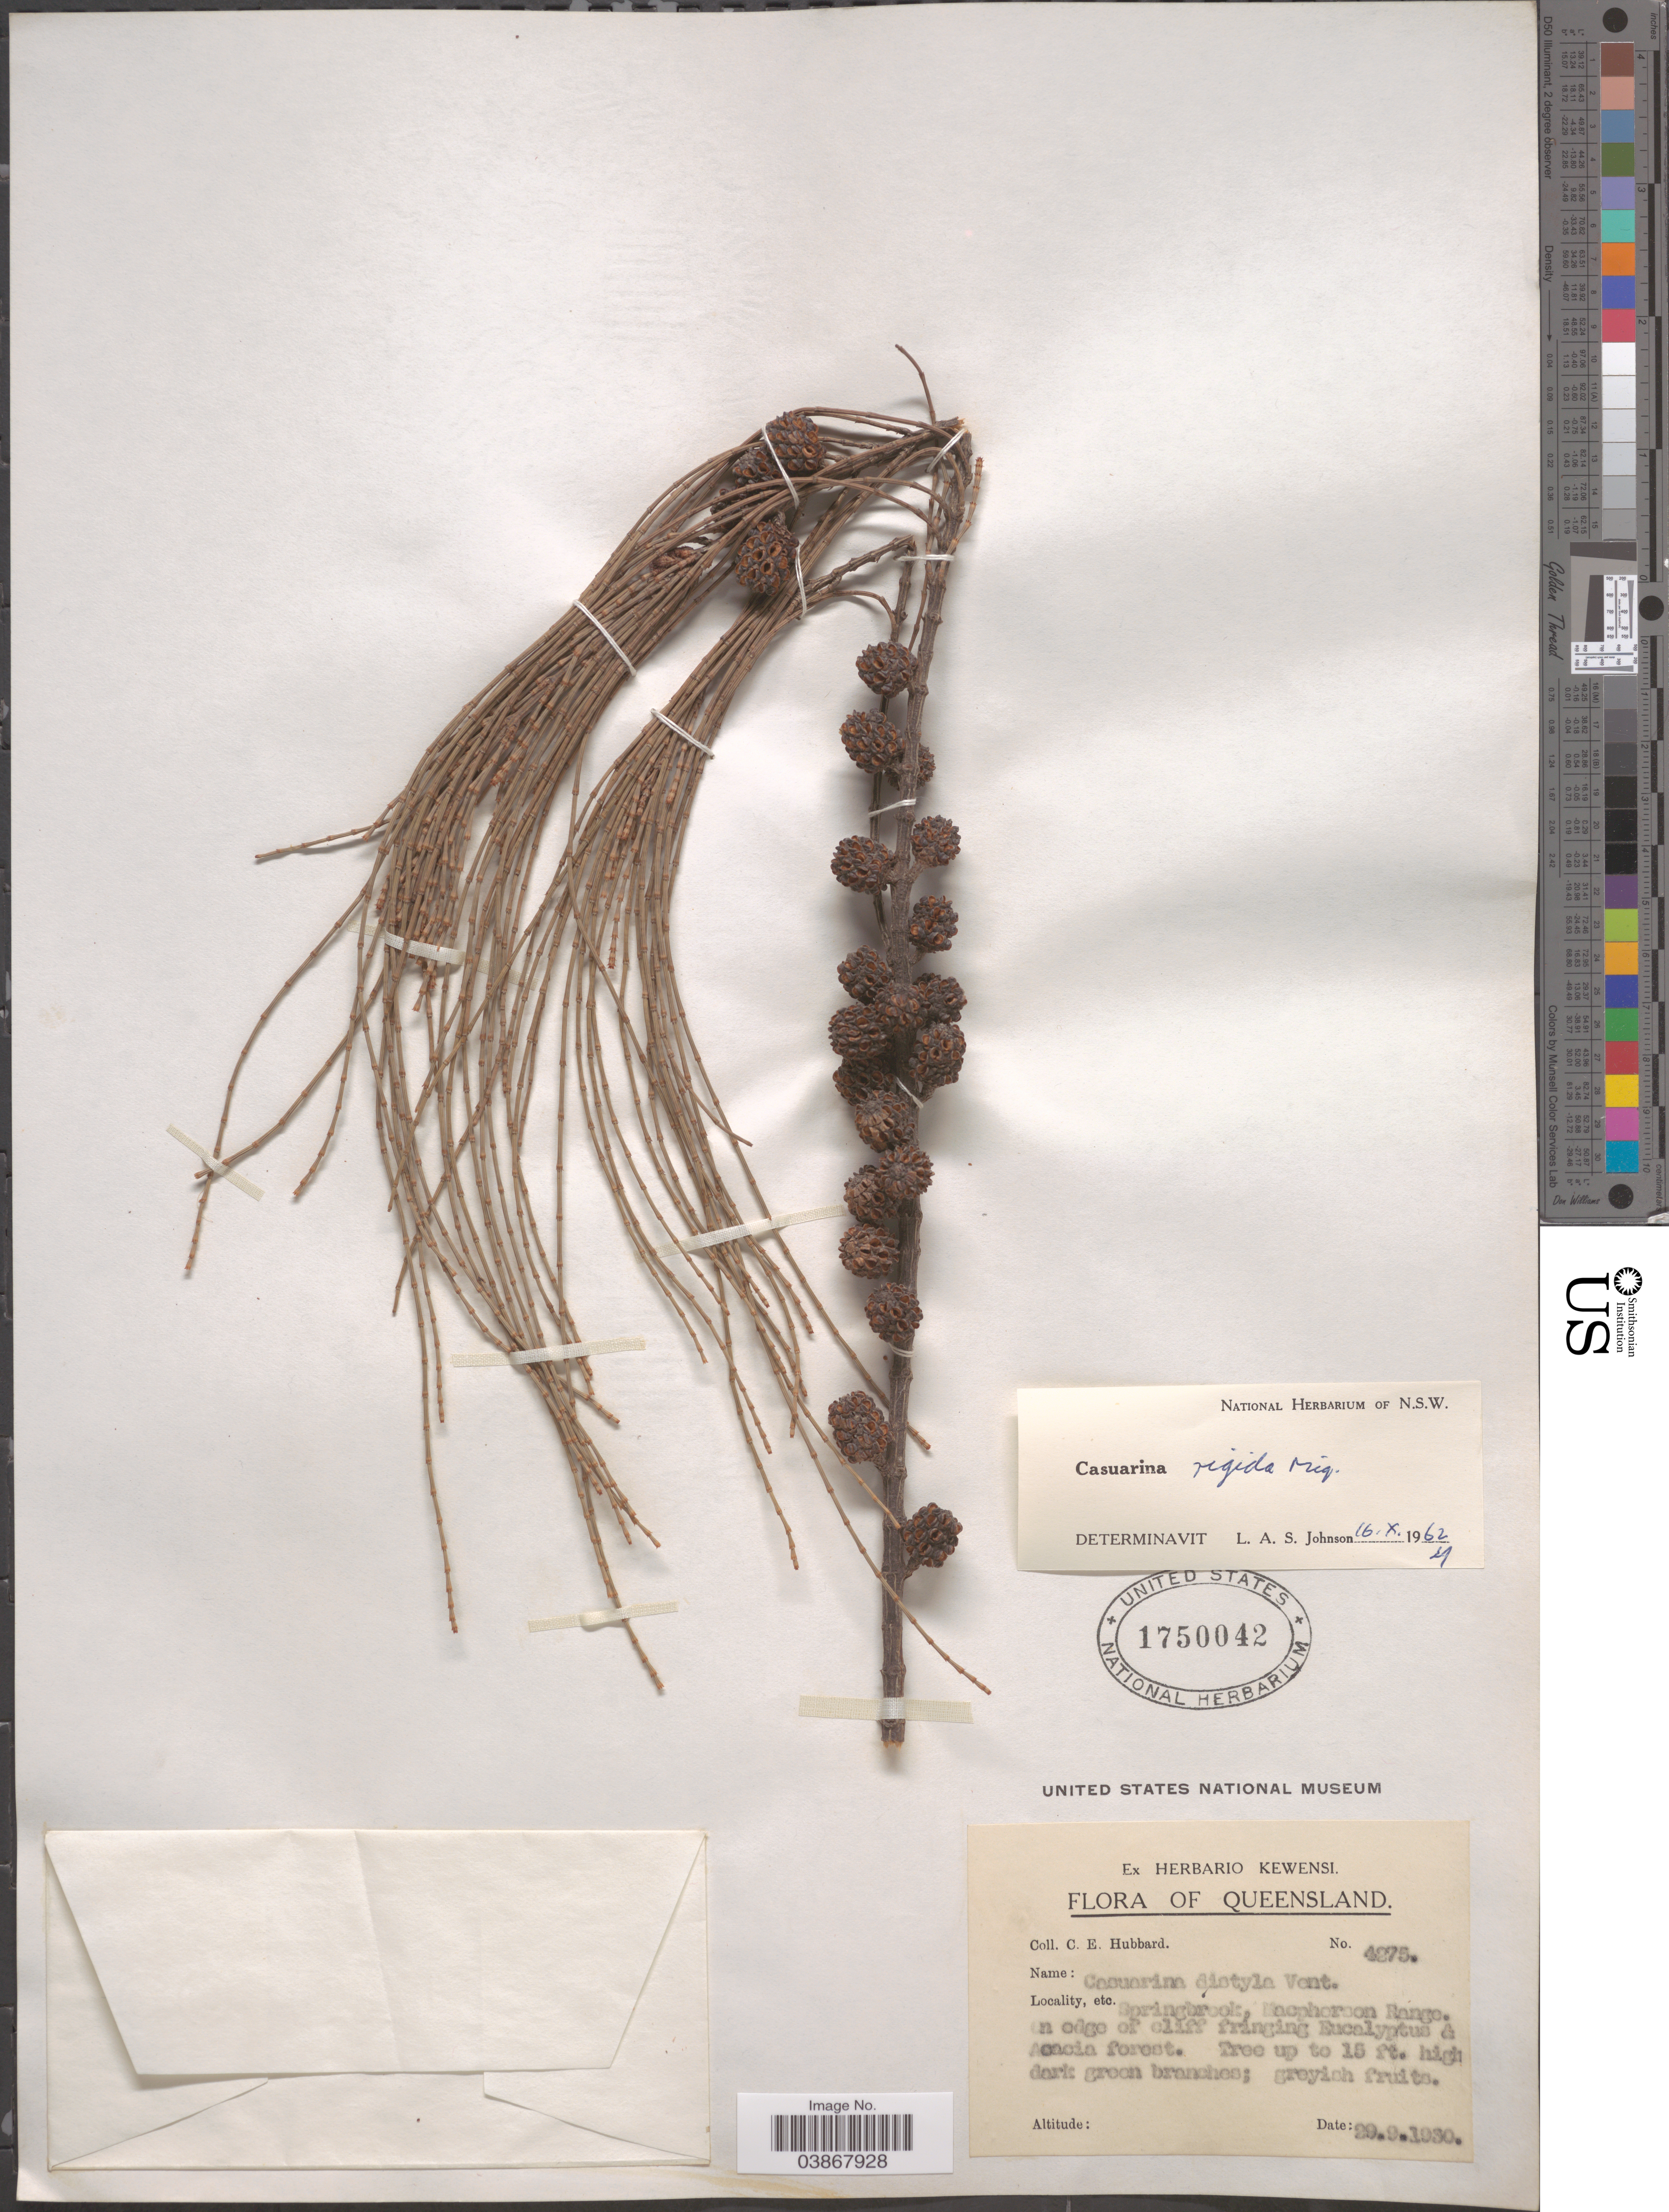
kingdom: Plantae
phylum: Tracheophyta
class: Magnoliopsida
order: Fagales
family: Casuarinaceae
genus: Casuarina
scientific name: Casuarina rigida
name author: Miq.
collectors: C. E. Hubbard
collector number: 4275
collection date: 1930-09-29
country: Australia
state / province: Queensland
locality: Springbrook, Macpherson Range.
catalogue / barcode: US 1750042